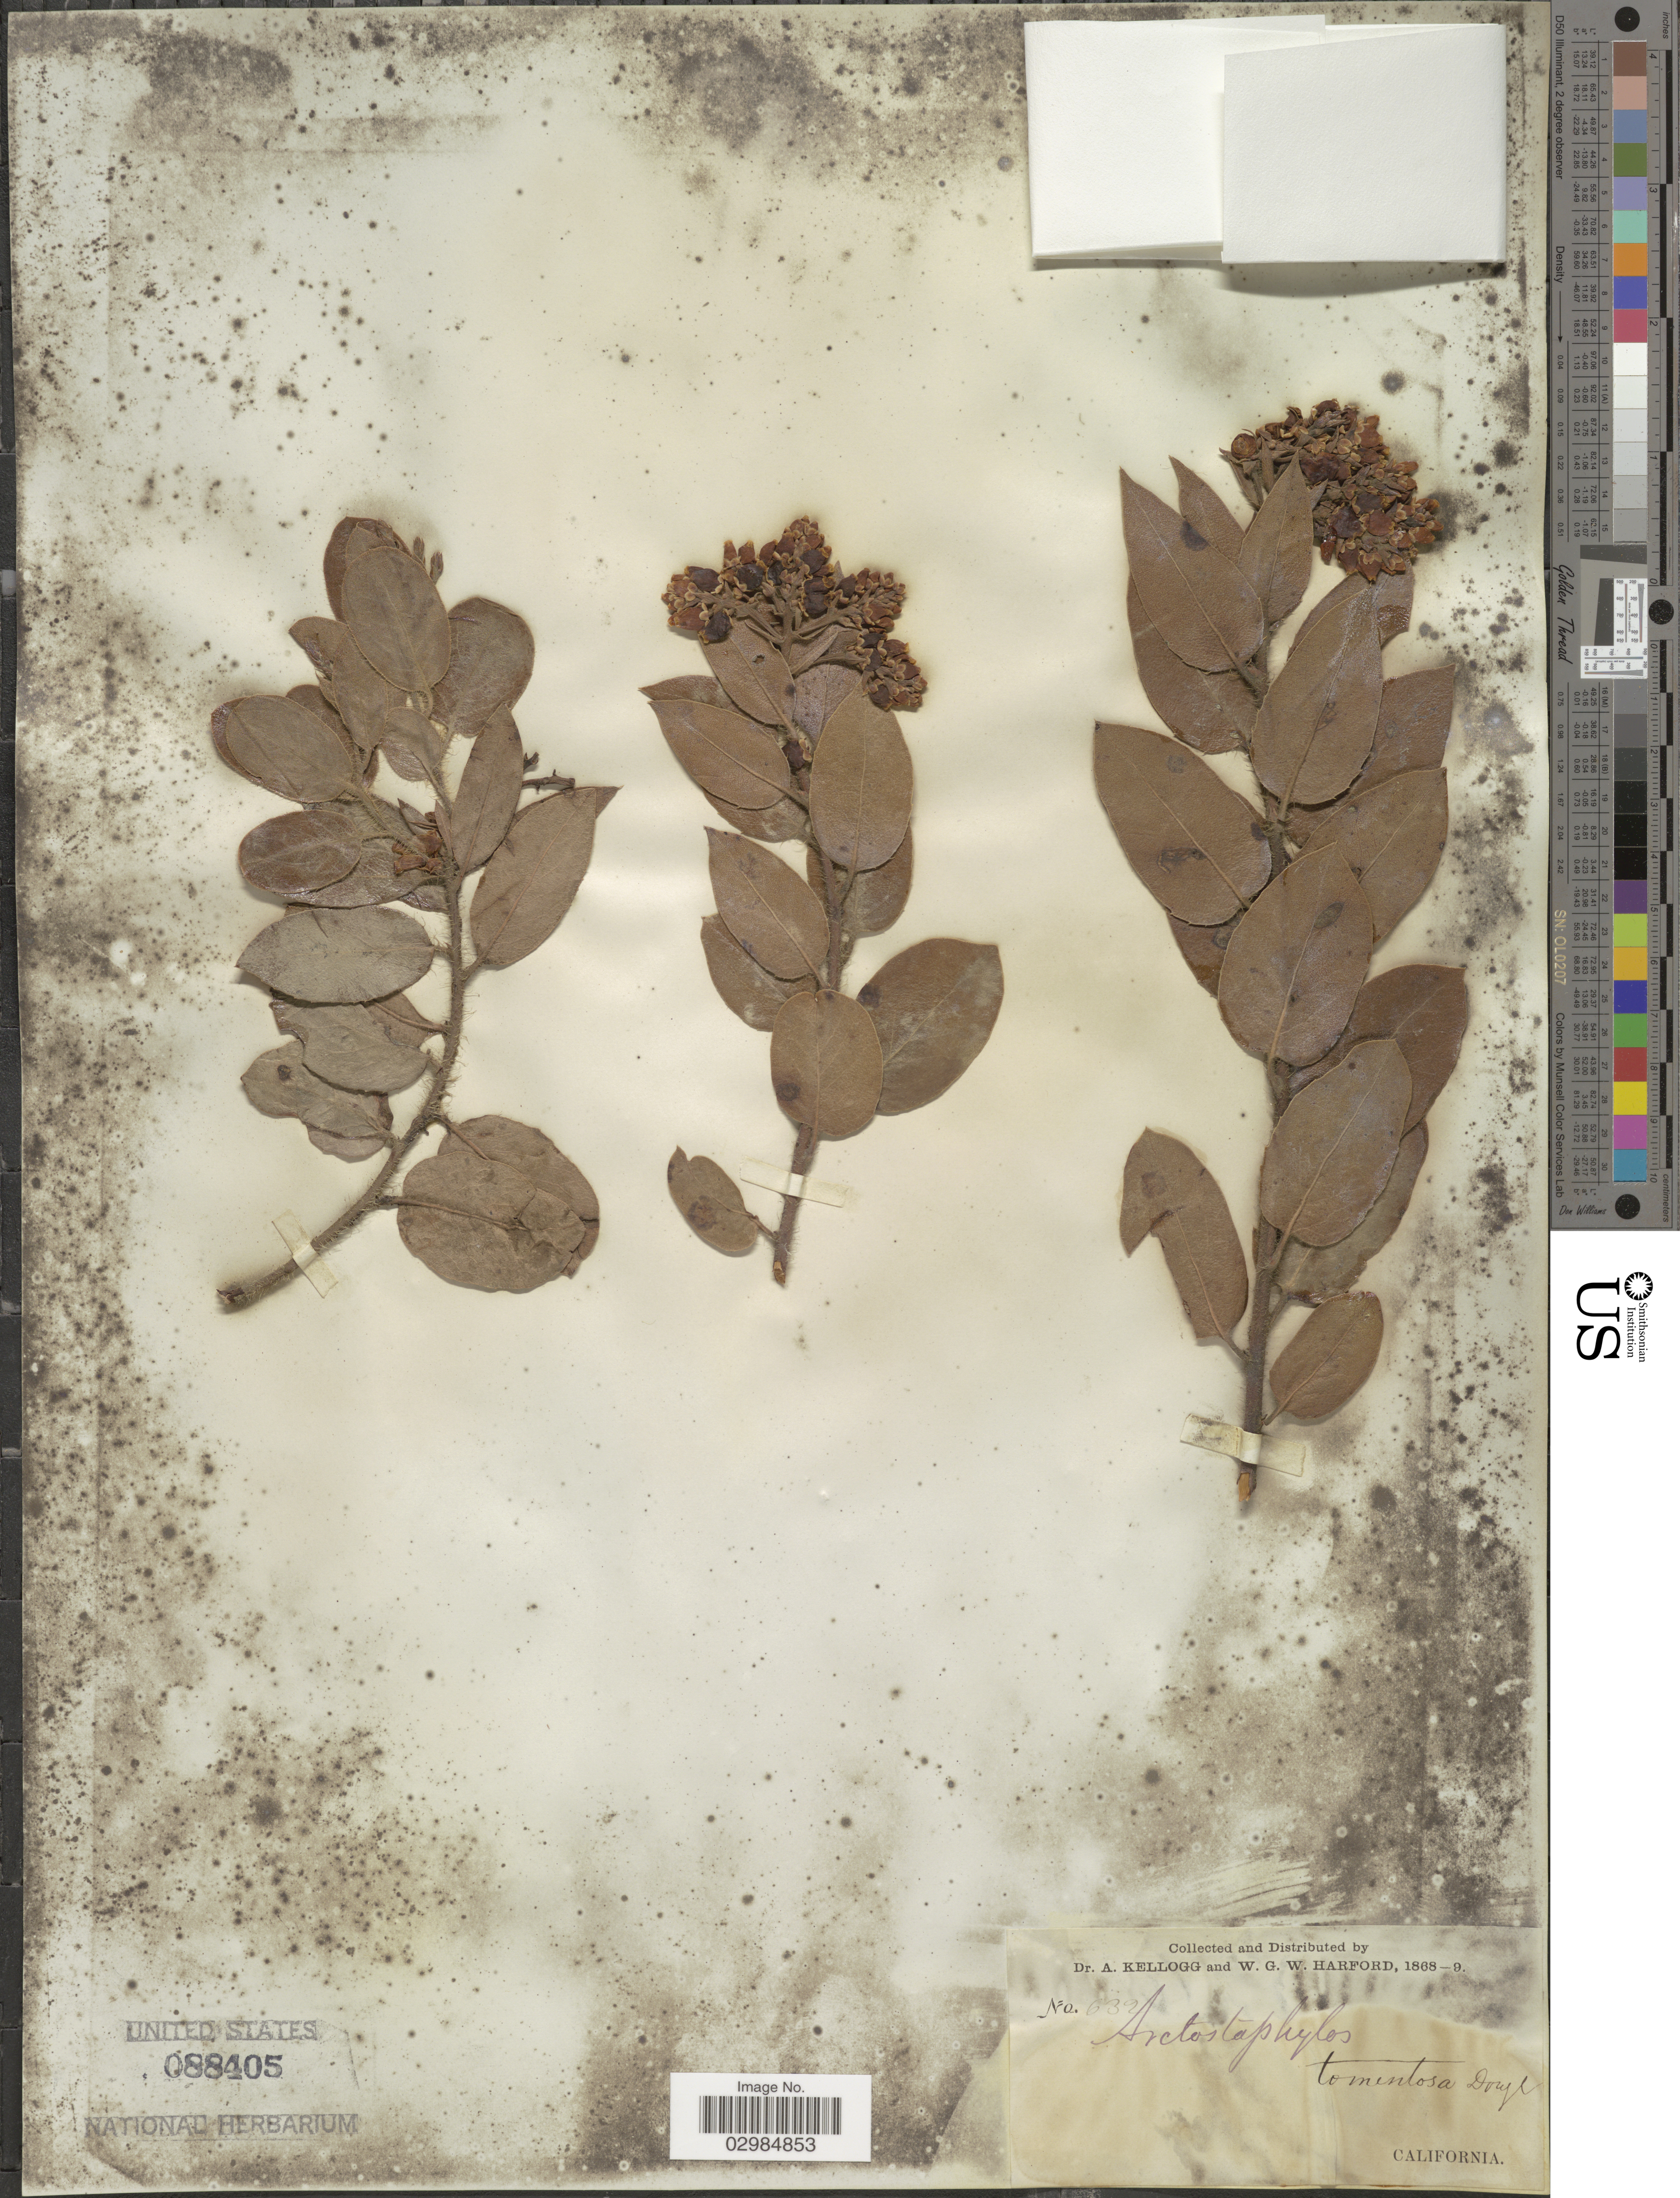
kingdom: Plantae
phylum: Tracheophyta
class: Magnoliopsida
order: Ericales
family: Ericaceae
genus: Arctostaphylos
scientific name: Arctostaphylos tomentosa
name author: (Pursh) Lindl.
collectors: A. Kellogg & W. G. W. Harford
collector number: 632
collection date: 1868/1869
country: United States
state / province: California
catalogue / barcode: US 88405